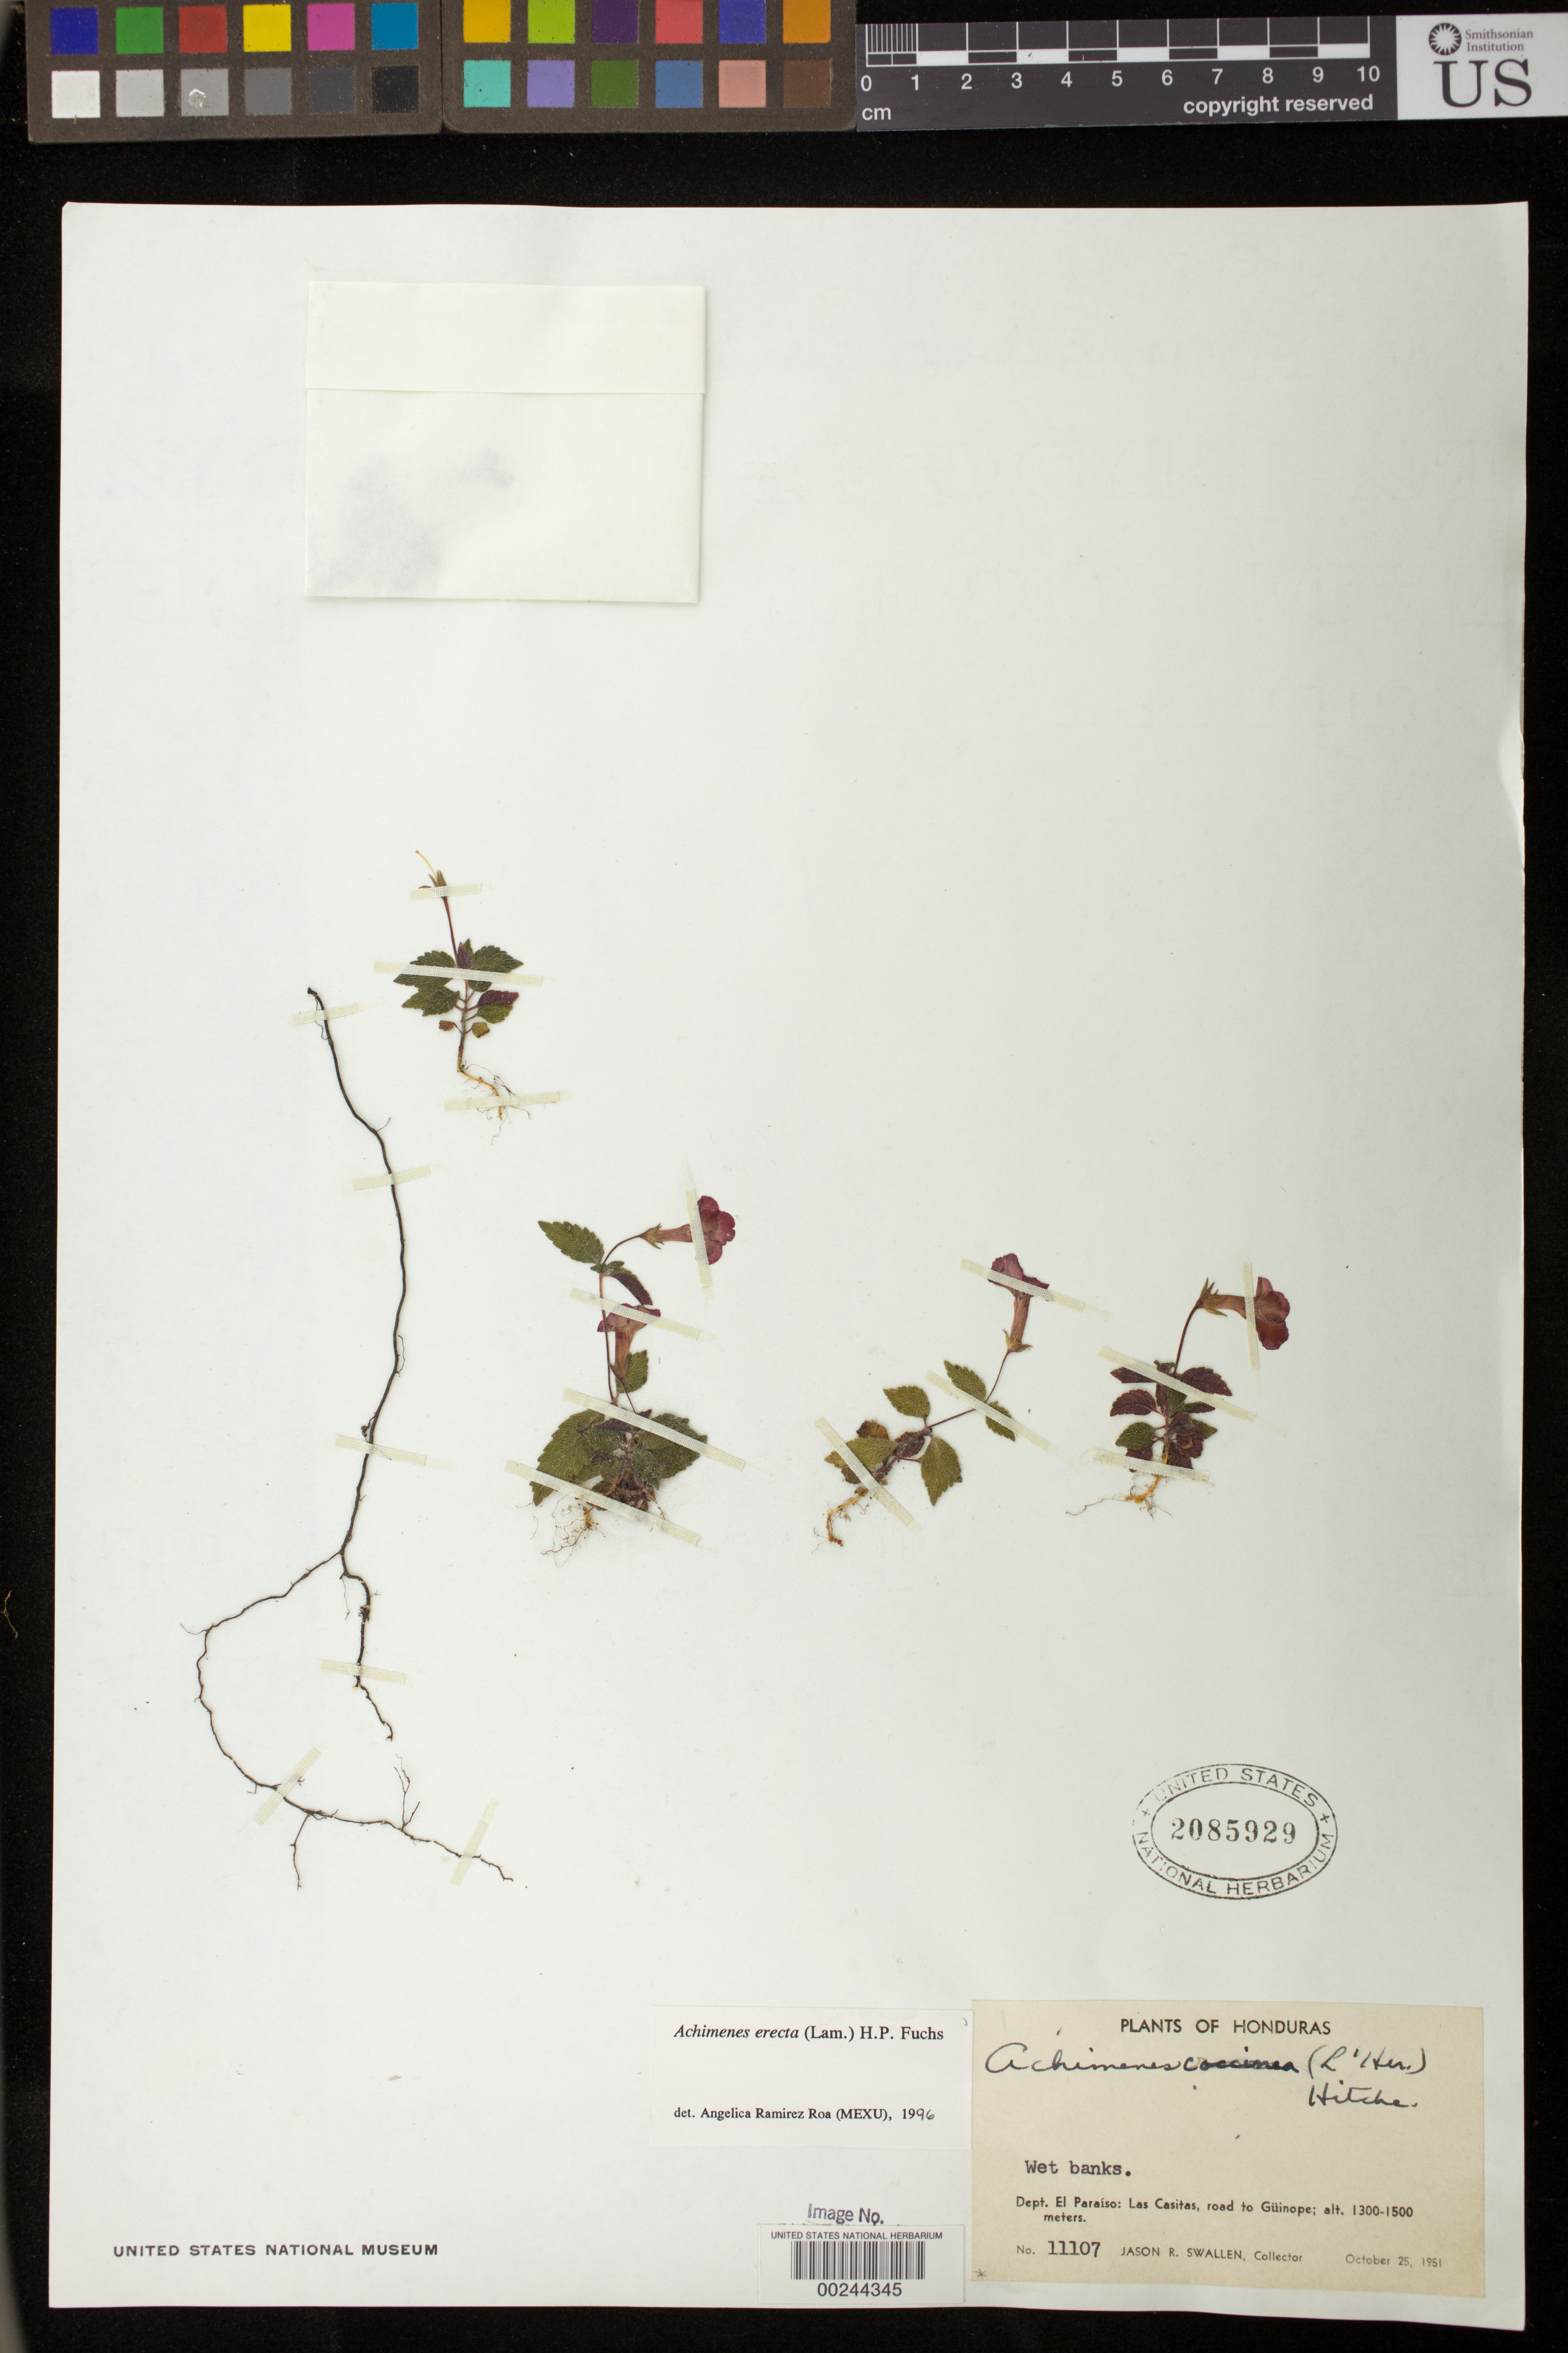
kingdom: Plantae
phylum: Tracheophyta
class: Magnoliopsida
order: Lamiales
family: Gesneriaceae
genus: Achimenes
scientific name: Achimenes erecta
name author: (Lam.) H.P. Fuchs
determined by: Skog, Laurence E.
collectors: J. R. Swallen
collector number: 11107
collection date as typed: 25 Oct 1951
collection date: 1951-10-25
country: Honduras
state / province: El Paraíso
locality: Las Casitas, road to Güinope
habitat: Wet banks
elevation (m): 1300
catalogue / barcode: US 2085929